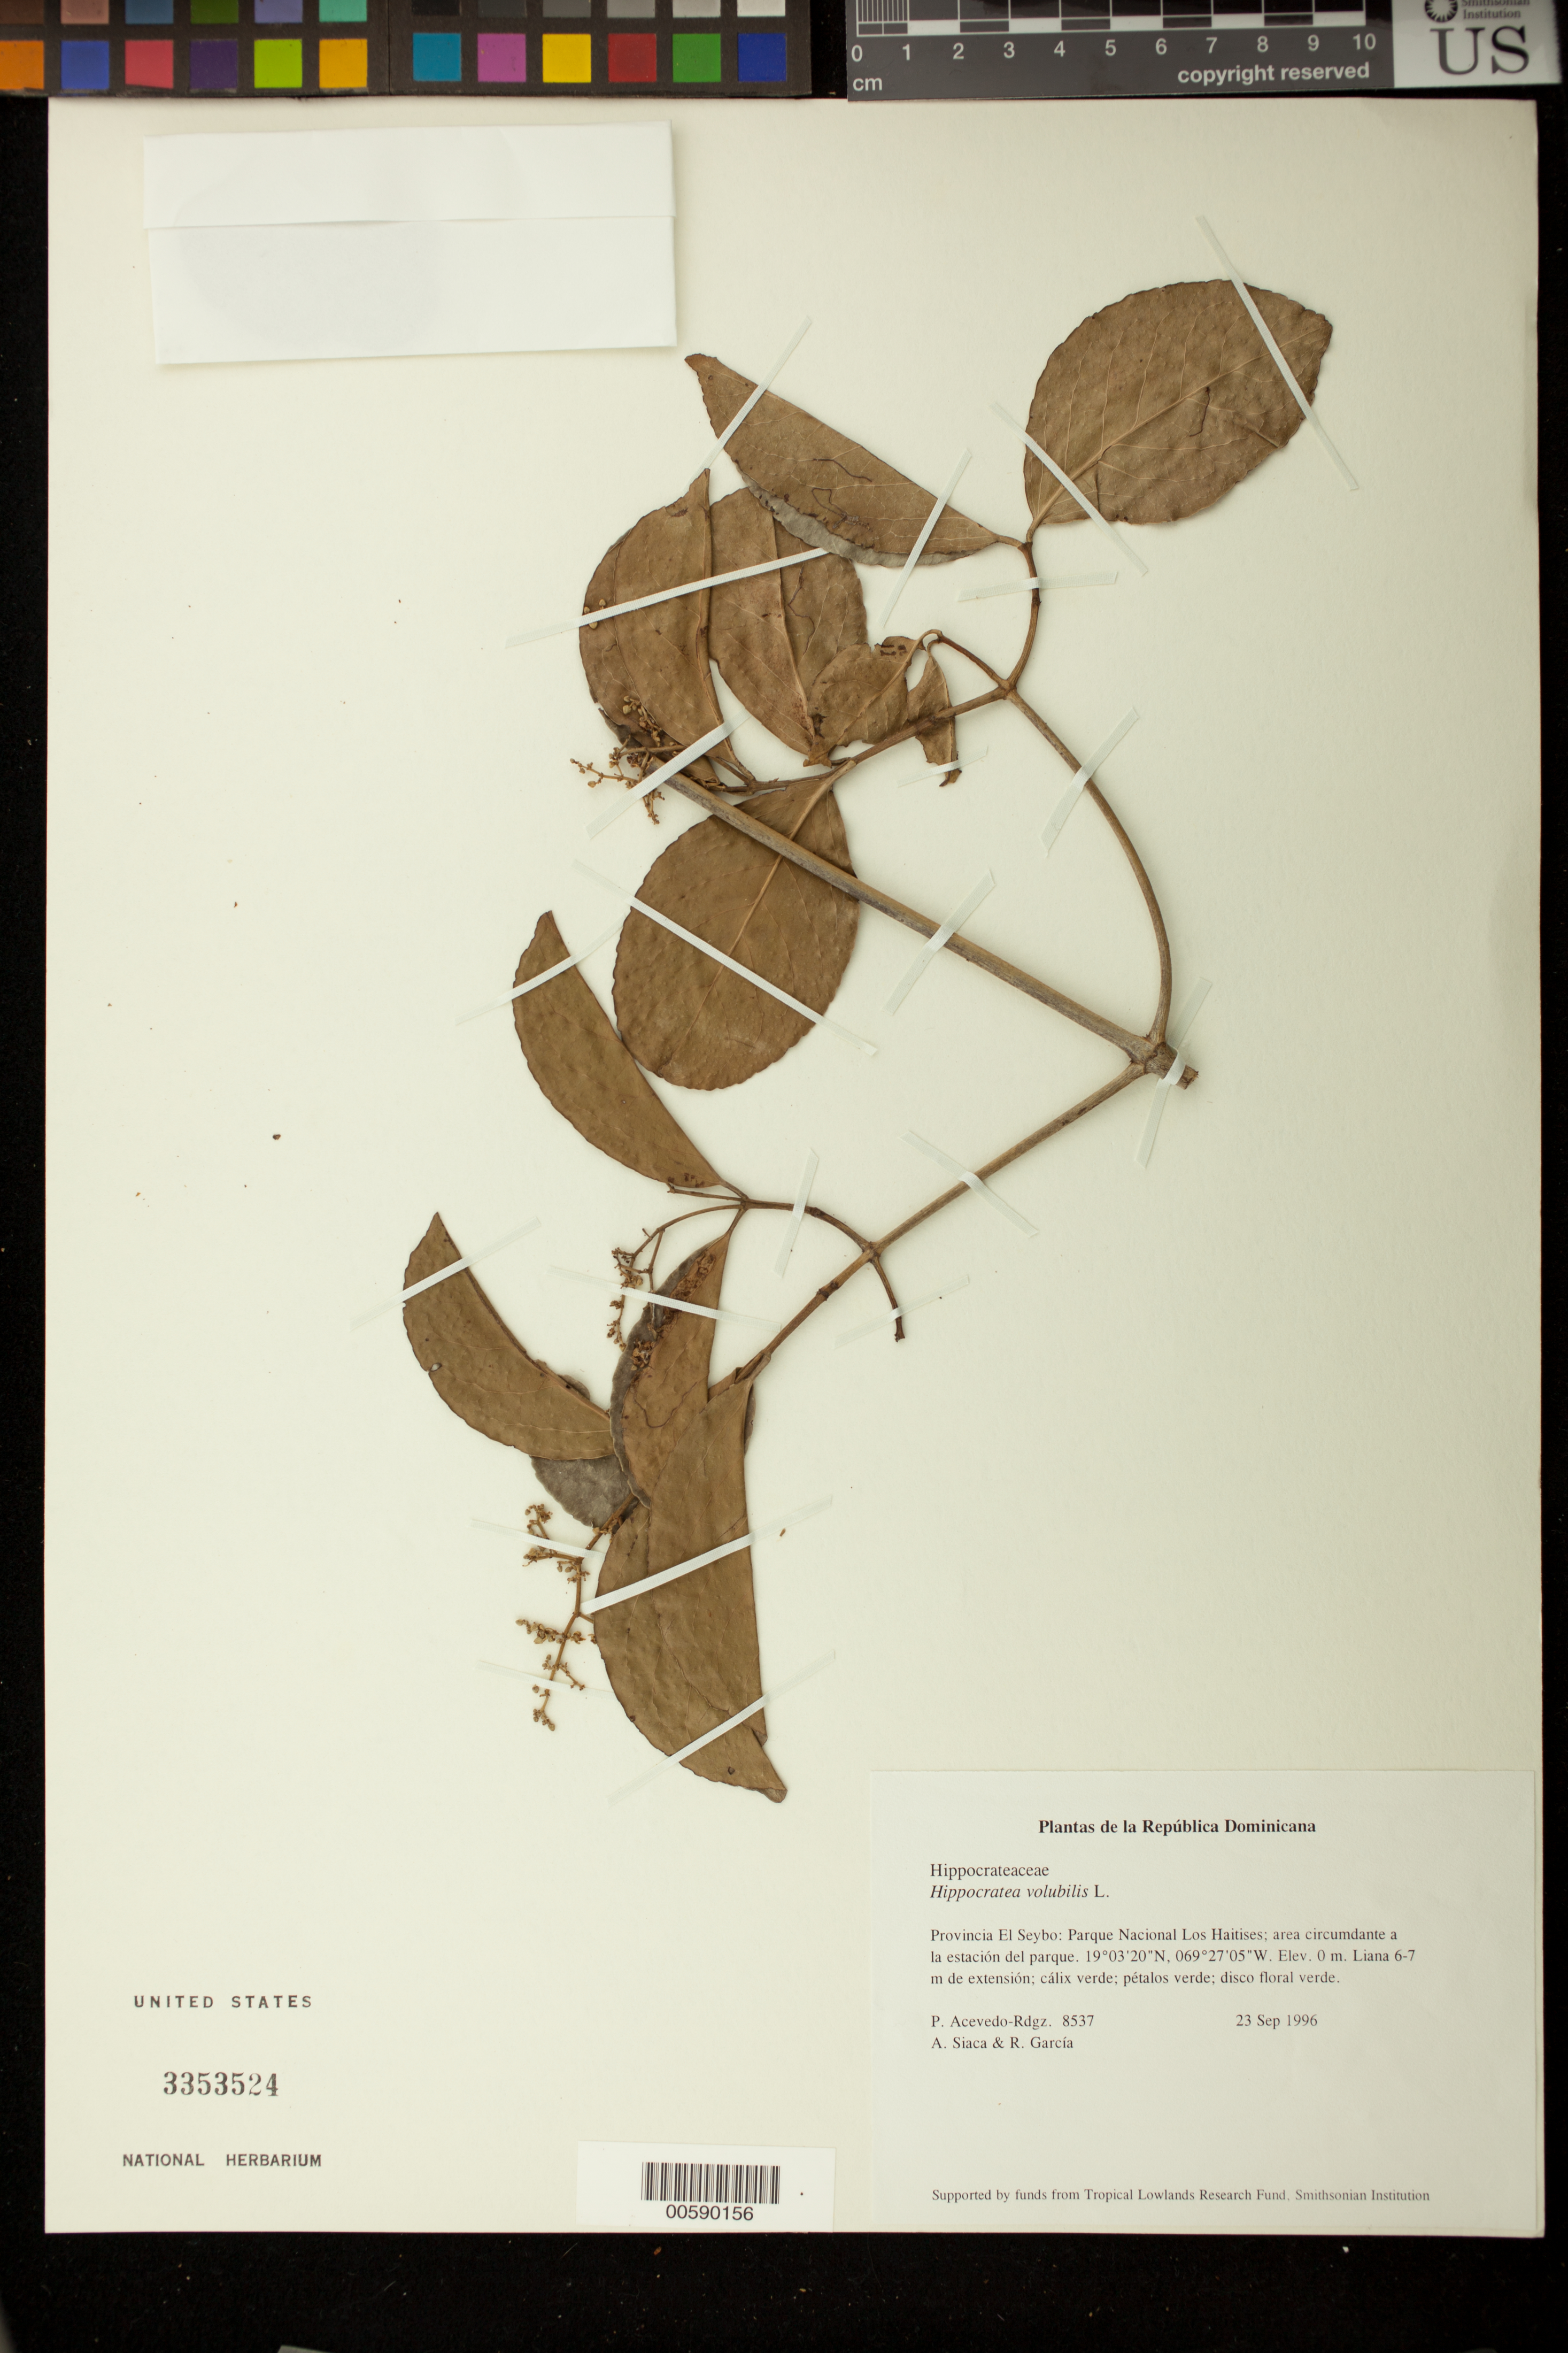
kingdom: Plantae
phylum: Tracheophyta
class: Magnoliopsida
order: Celastrales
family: Celastraceae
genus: Hippocratea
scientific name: Hippocratea volubilis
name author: L.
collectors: P. Acevedo-Rodr., A. Siaca & R. G. García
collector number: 8537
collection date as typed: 23 Sep 1996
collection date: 1996-09-23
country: Dominican Republic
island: Hispaniola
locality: Provincia El Seibo: Parque Nacional Los Haitises; area circumdante a la estación del parque.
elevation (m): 0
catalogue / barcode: US 3353524